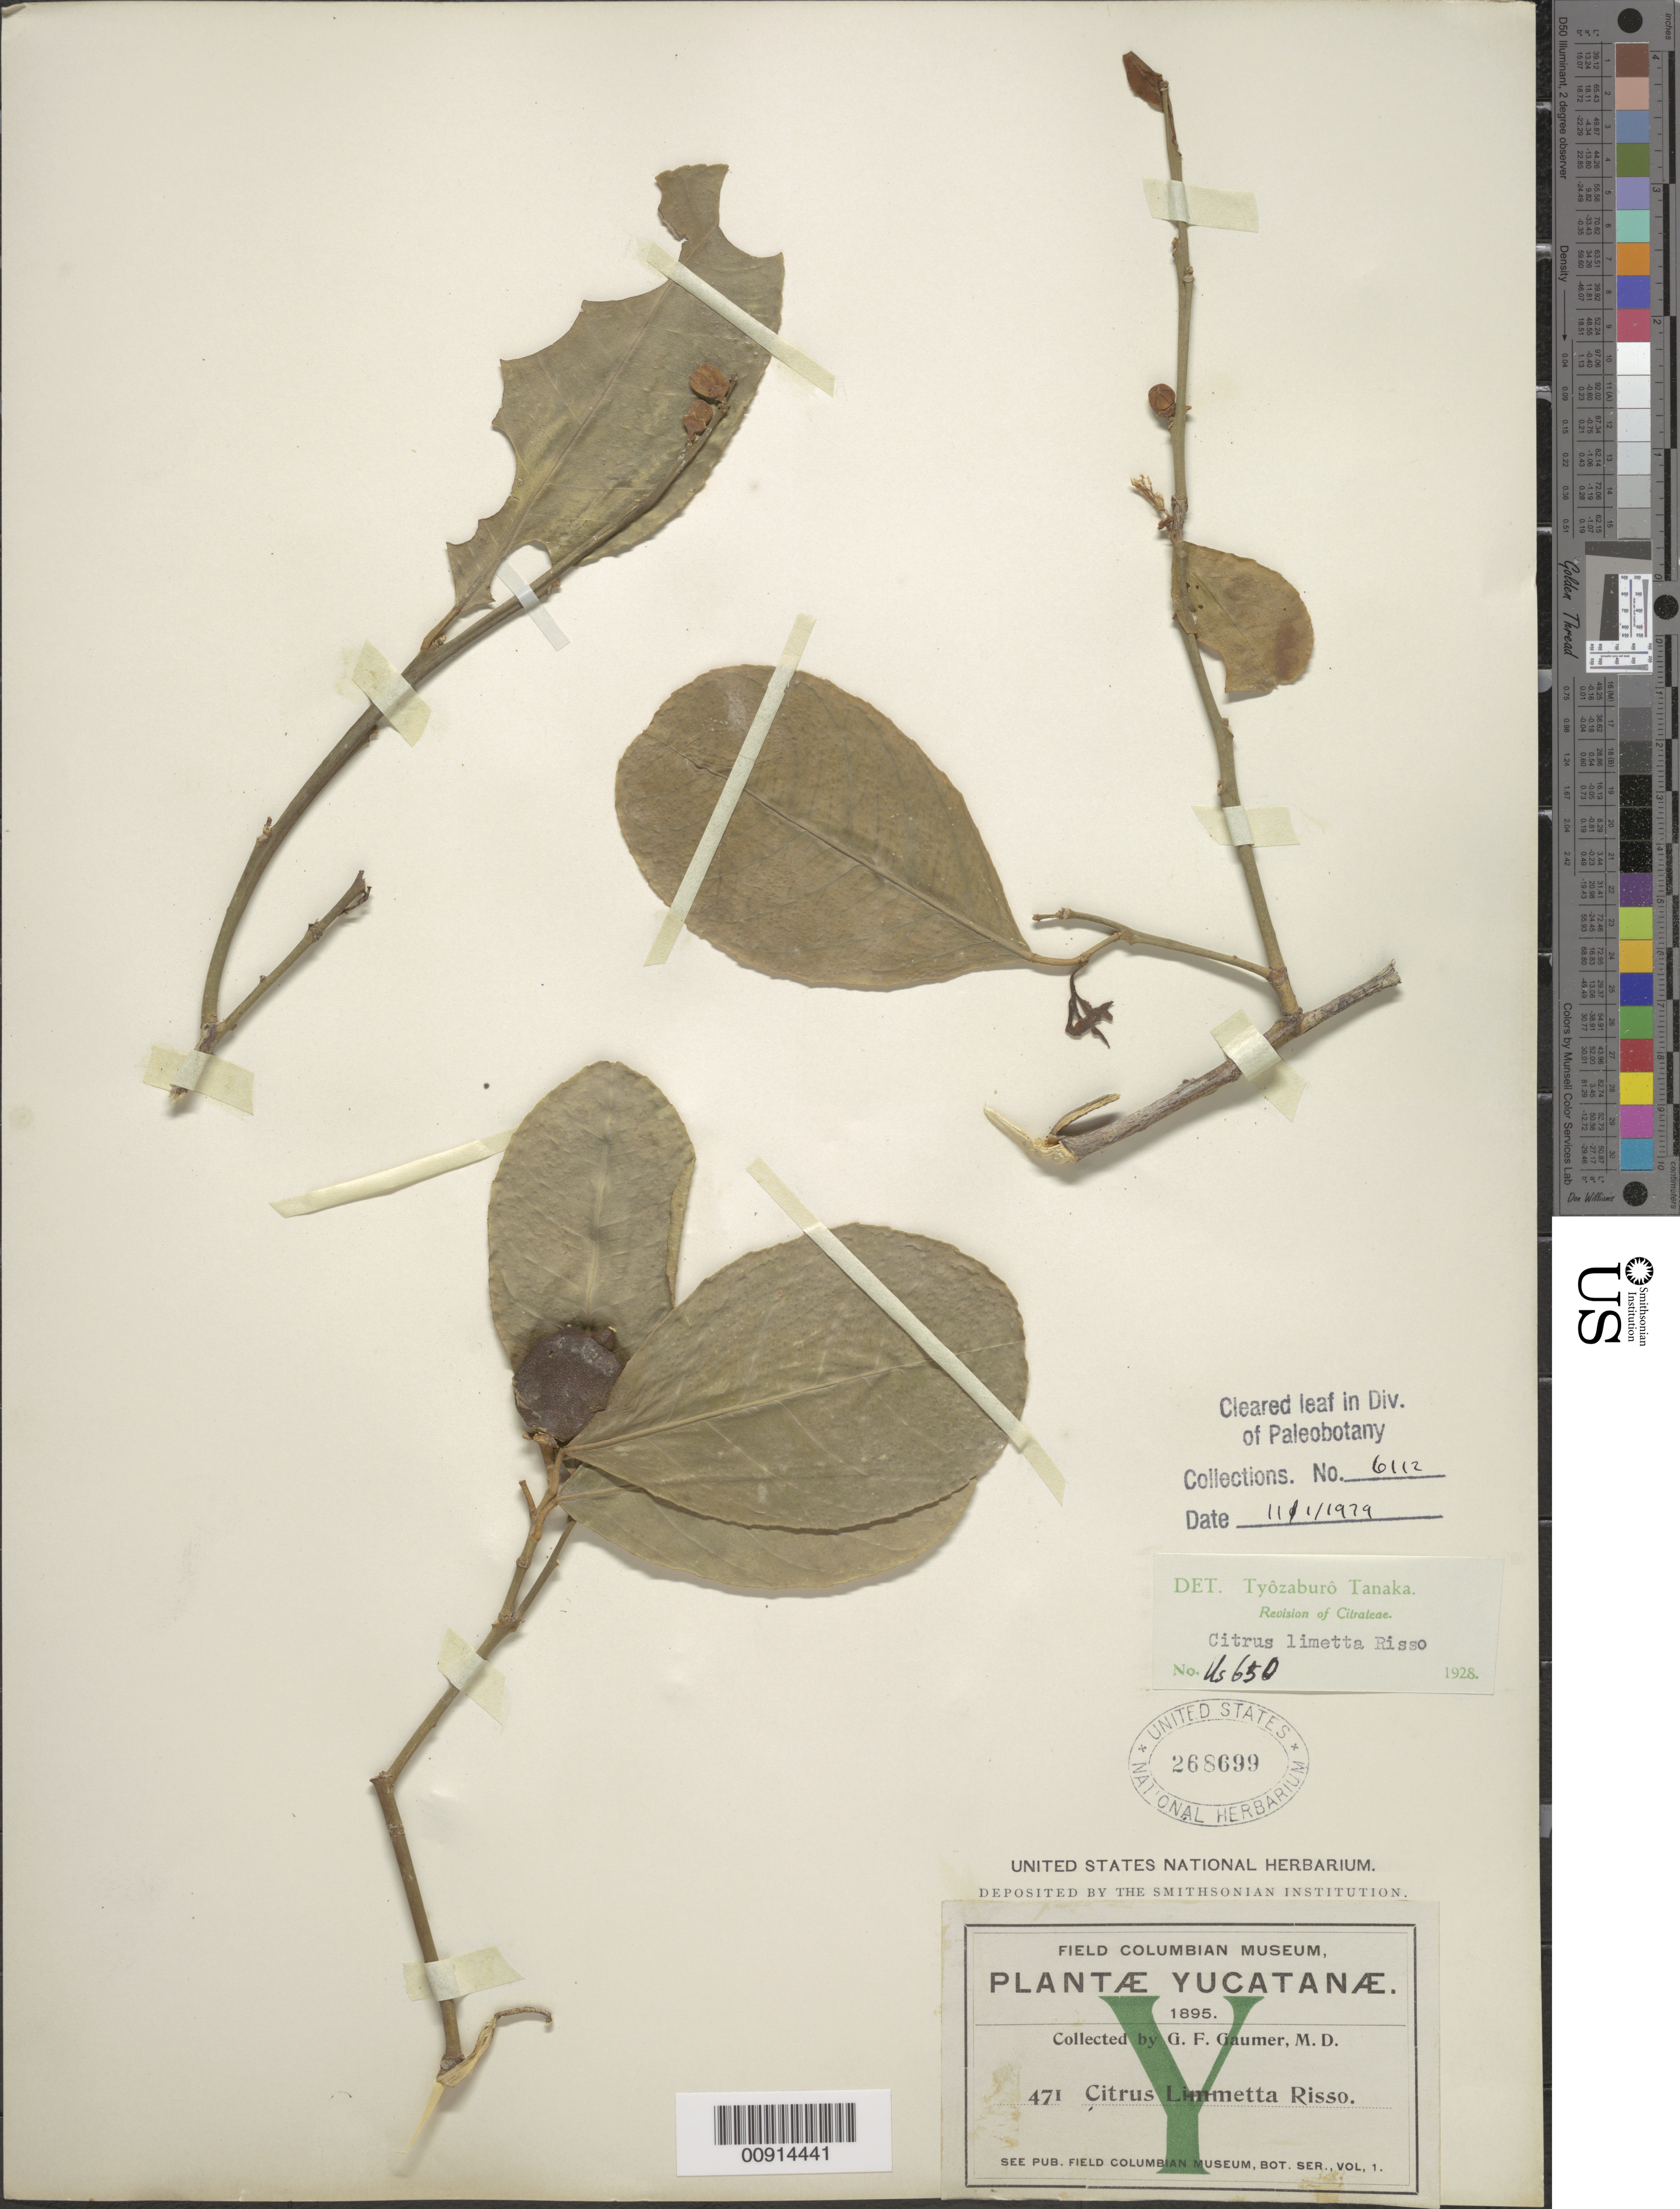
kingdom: Plantae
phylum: Tracheophyta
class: Magnoliopsida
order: Sapindales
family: Rutaceae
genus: Citrus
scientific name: Citrus limetta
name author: Risso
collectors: G. F. Gaumer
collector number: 471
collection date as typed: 1895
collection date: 1895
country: Mexico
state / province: Yucatán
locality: Yucatán.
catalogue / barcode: US 268699